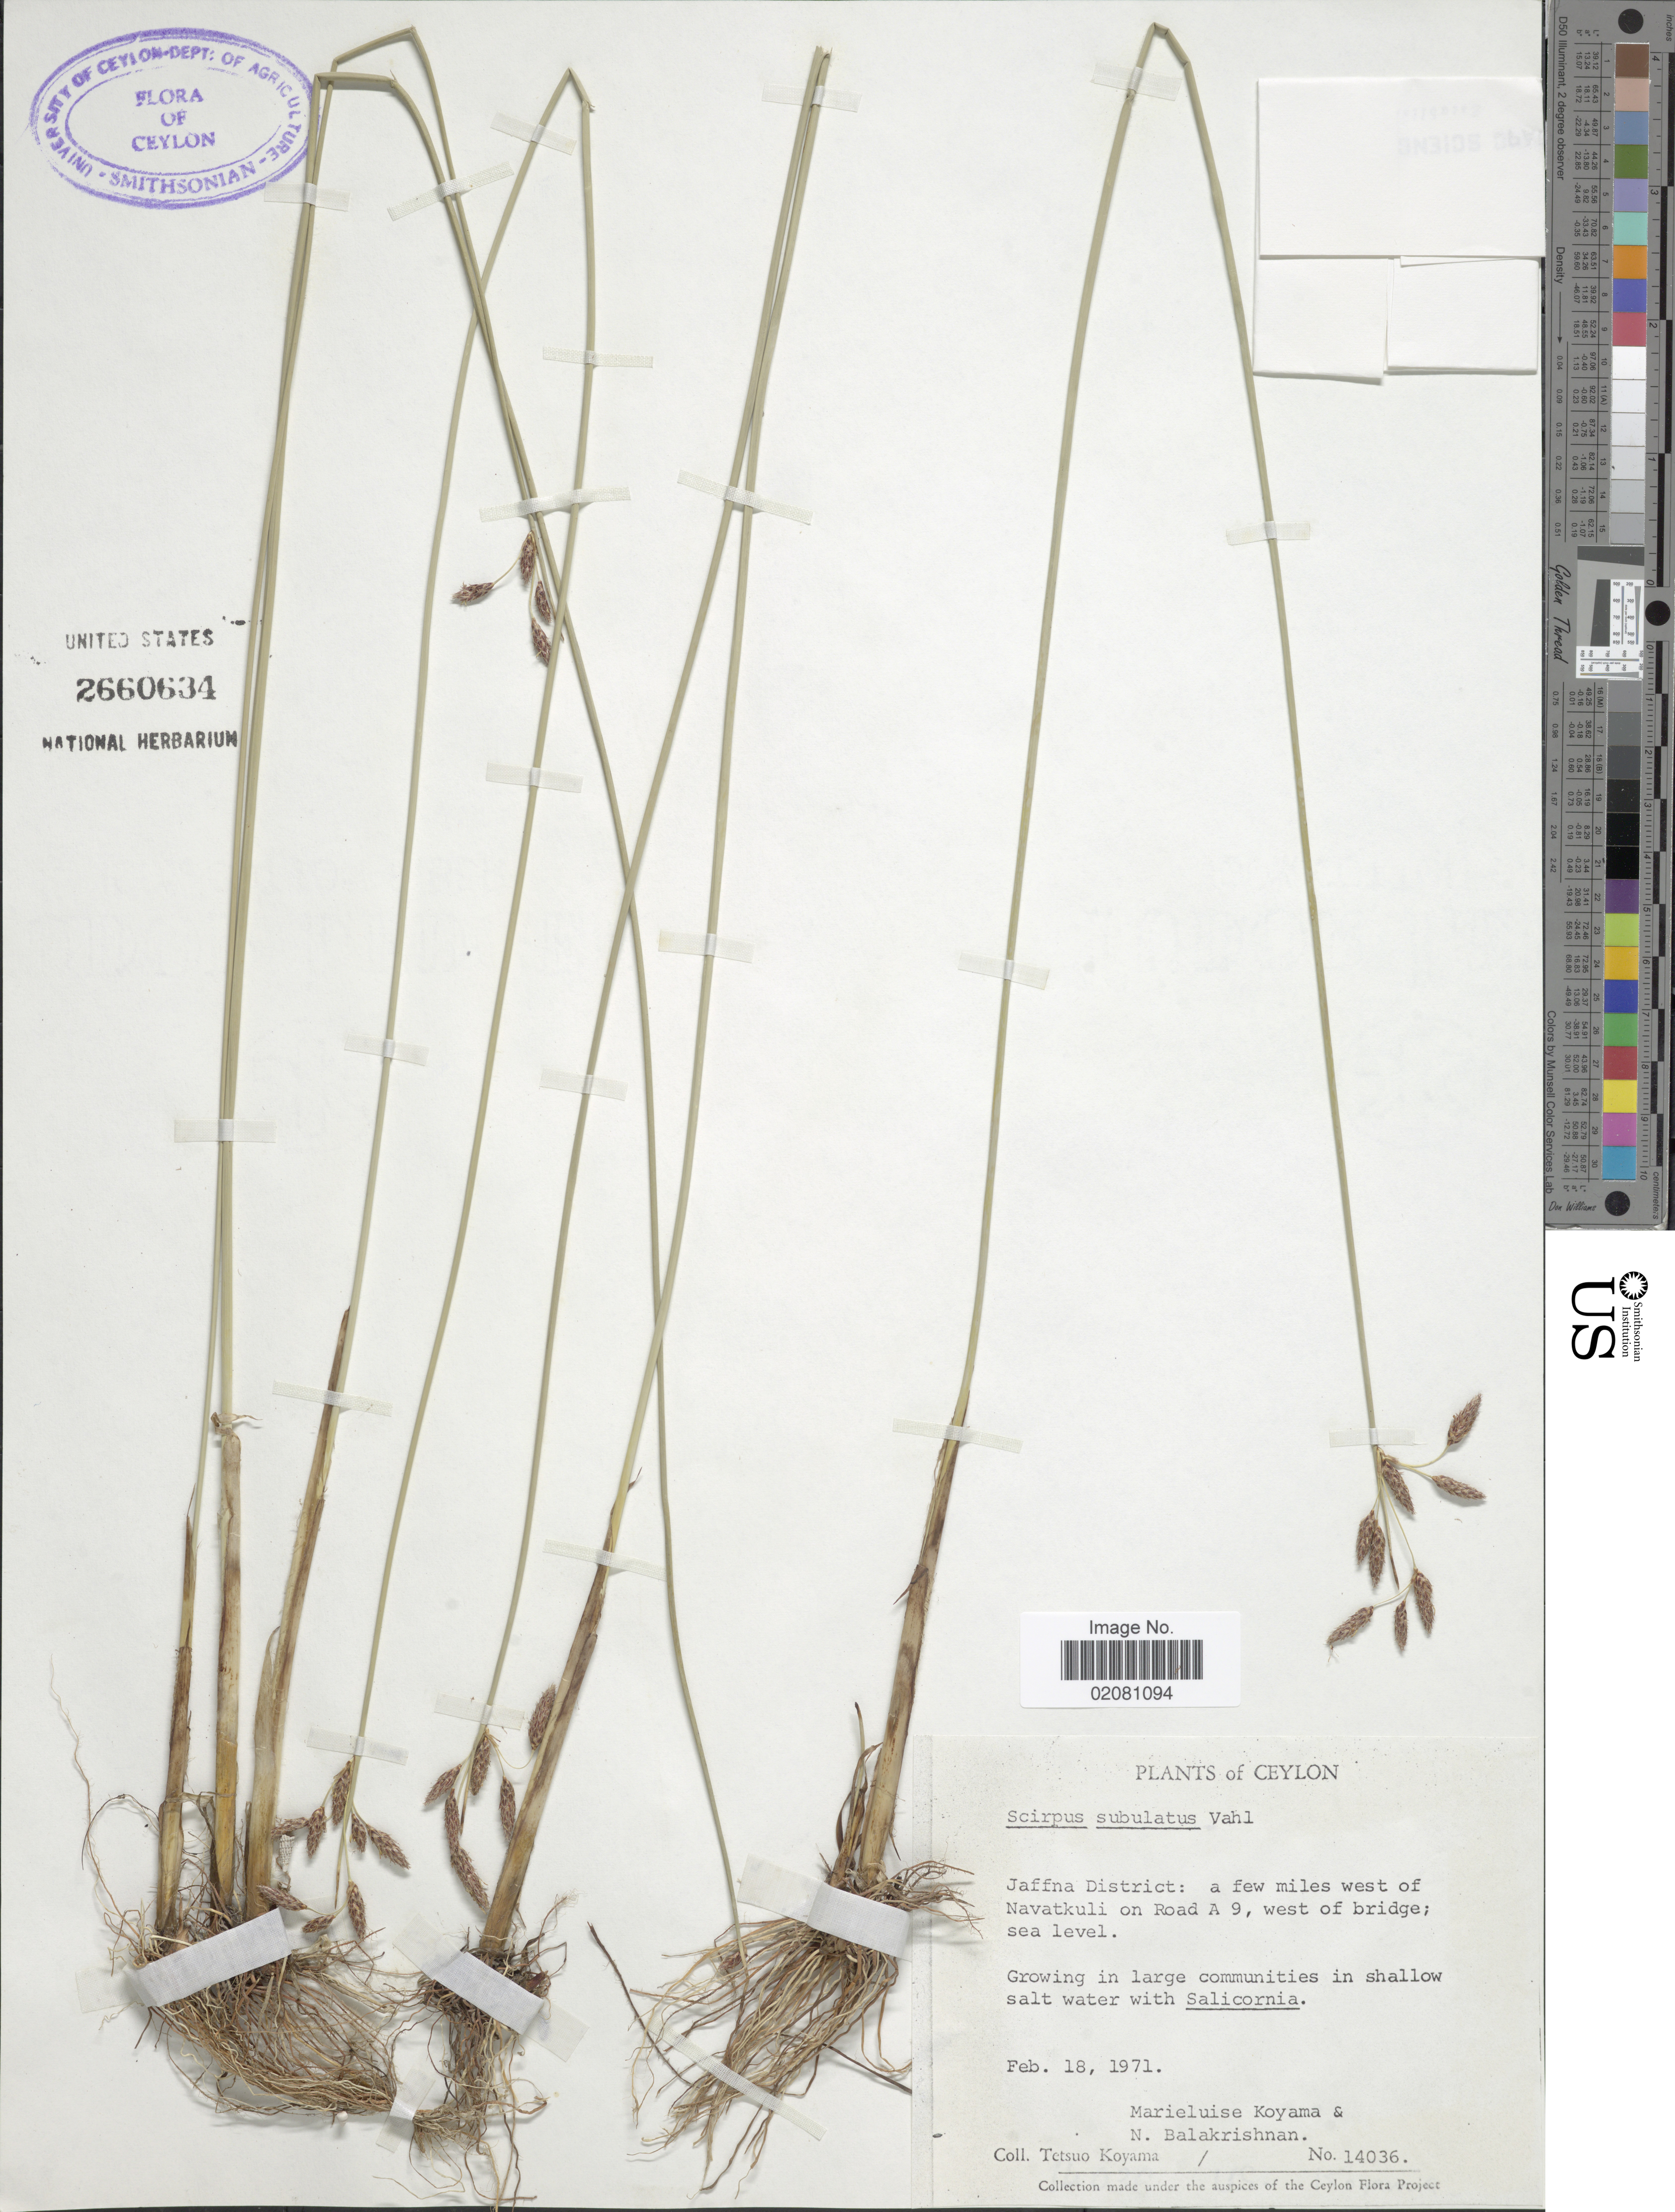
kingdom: Plantae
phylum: Tracheophyta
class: Liliopsida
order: Poales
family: Cyperaceae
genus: Schoenoplectus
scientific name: Schoenoplectus subulatus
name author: (Vahl)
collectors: T. Koyama, M. Koyama & N. Balakrishnan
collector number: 14036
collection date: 1971-02-18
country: Sri Lanka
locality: Jaffna District: a few miles west of Navatkuli on Road A9, west of bridge.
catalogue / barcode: US 2660634